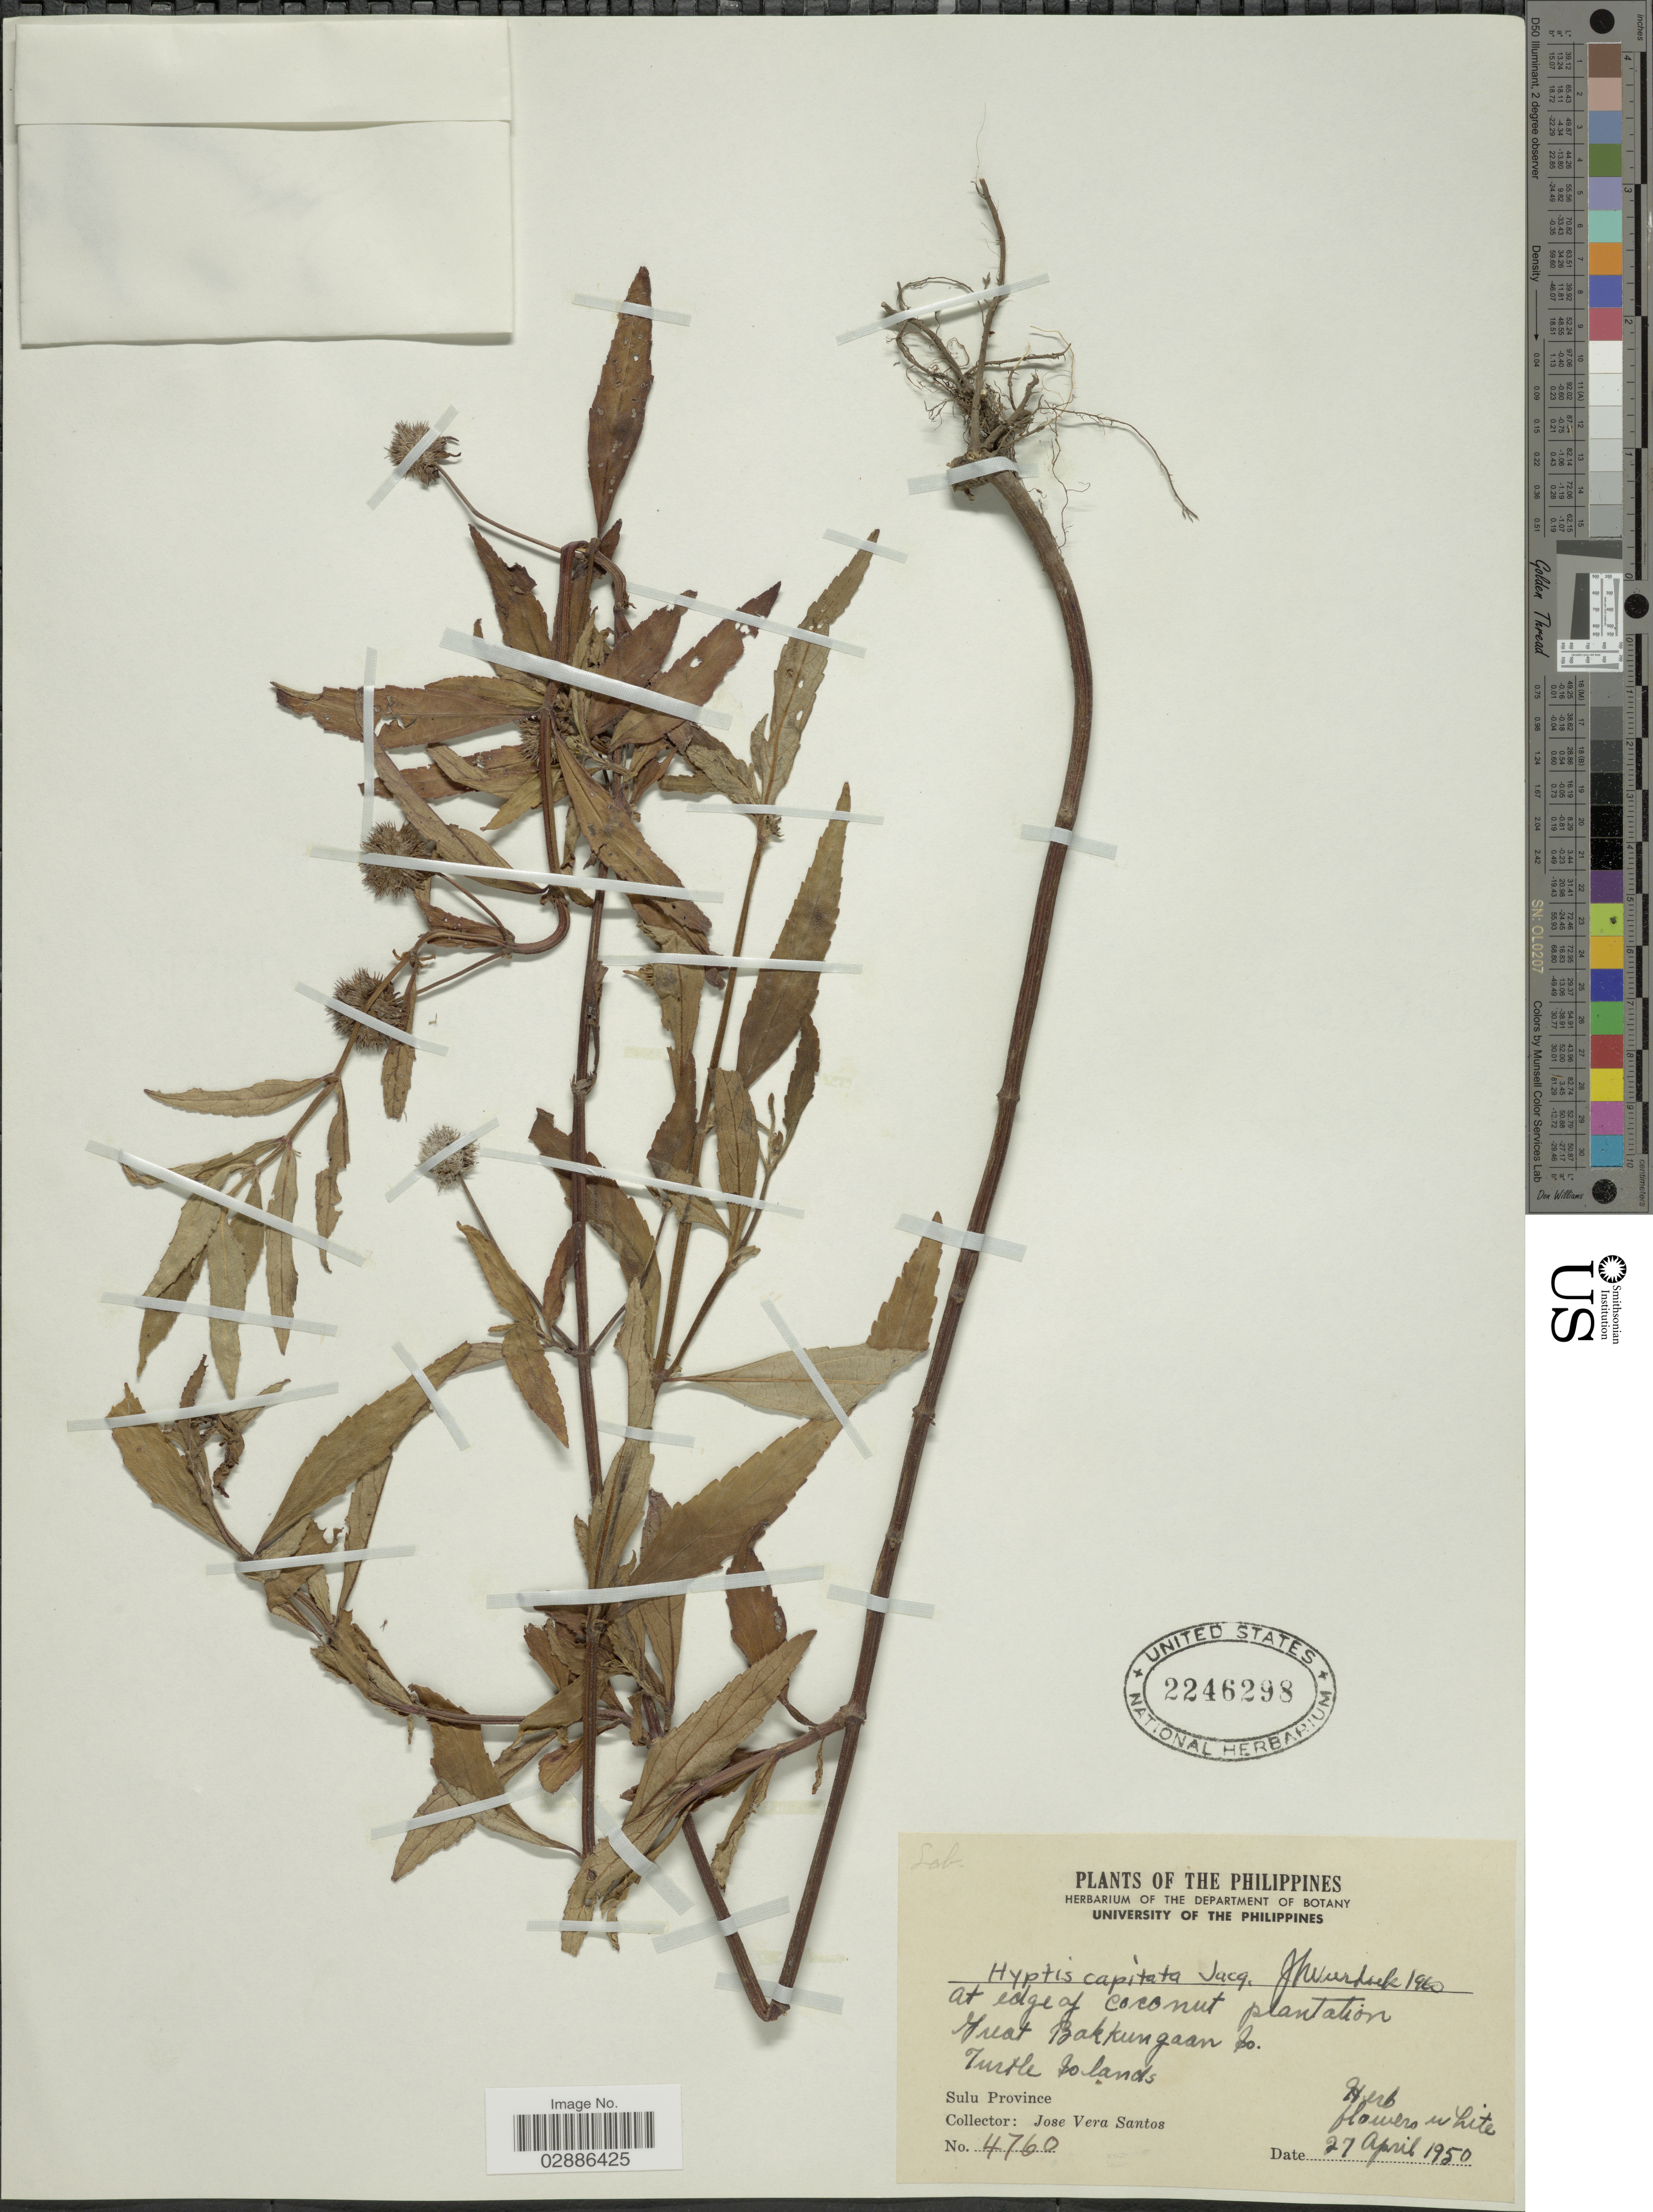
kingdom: Plantae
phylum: Tracheophyta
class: Magnoliopsida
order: Lamiales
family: Lamiaceae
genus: Hyptis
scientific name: Hyptis capitata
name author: Jacq.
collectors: J. Santos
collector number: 4760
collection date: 1950-04-27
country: Philippines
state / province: Muslim Mindanao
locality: At edge of coconut plantation, Guat Bakkungaan Co., Turtle Islands, Sulu Province.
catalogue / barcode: US 2246298